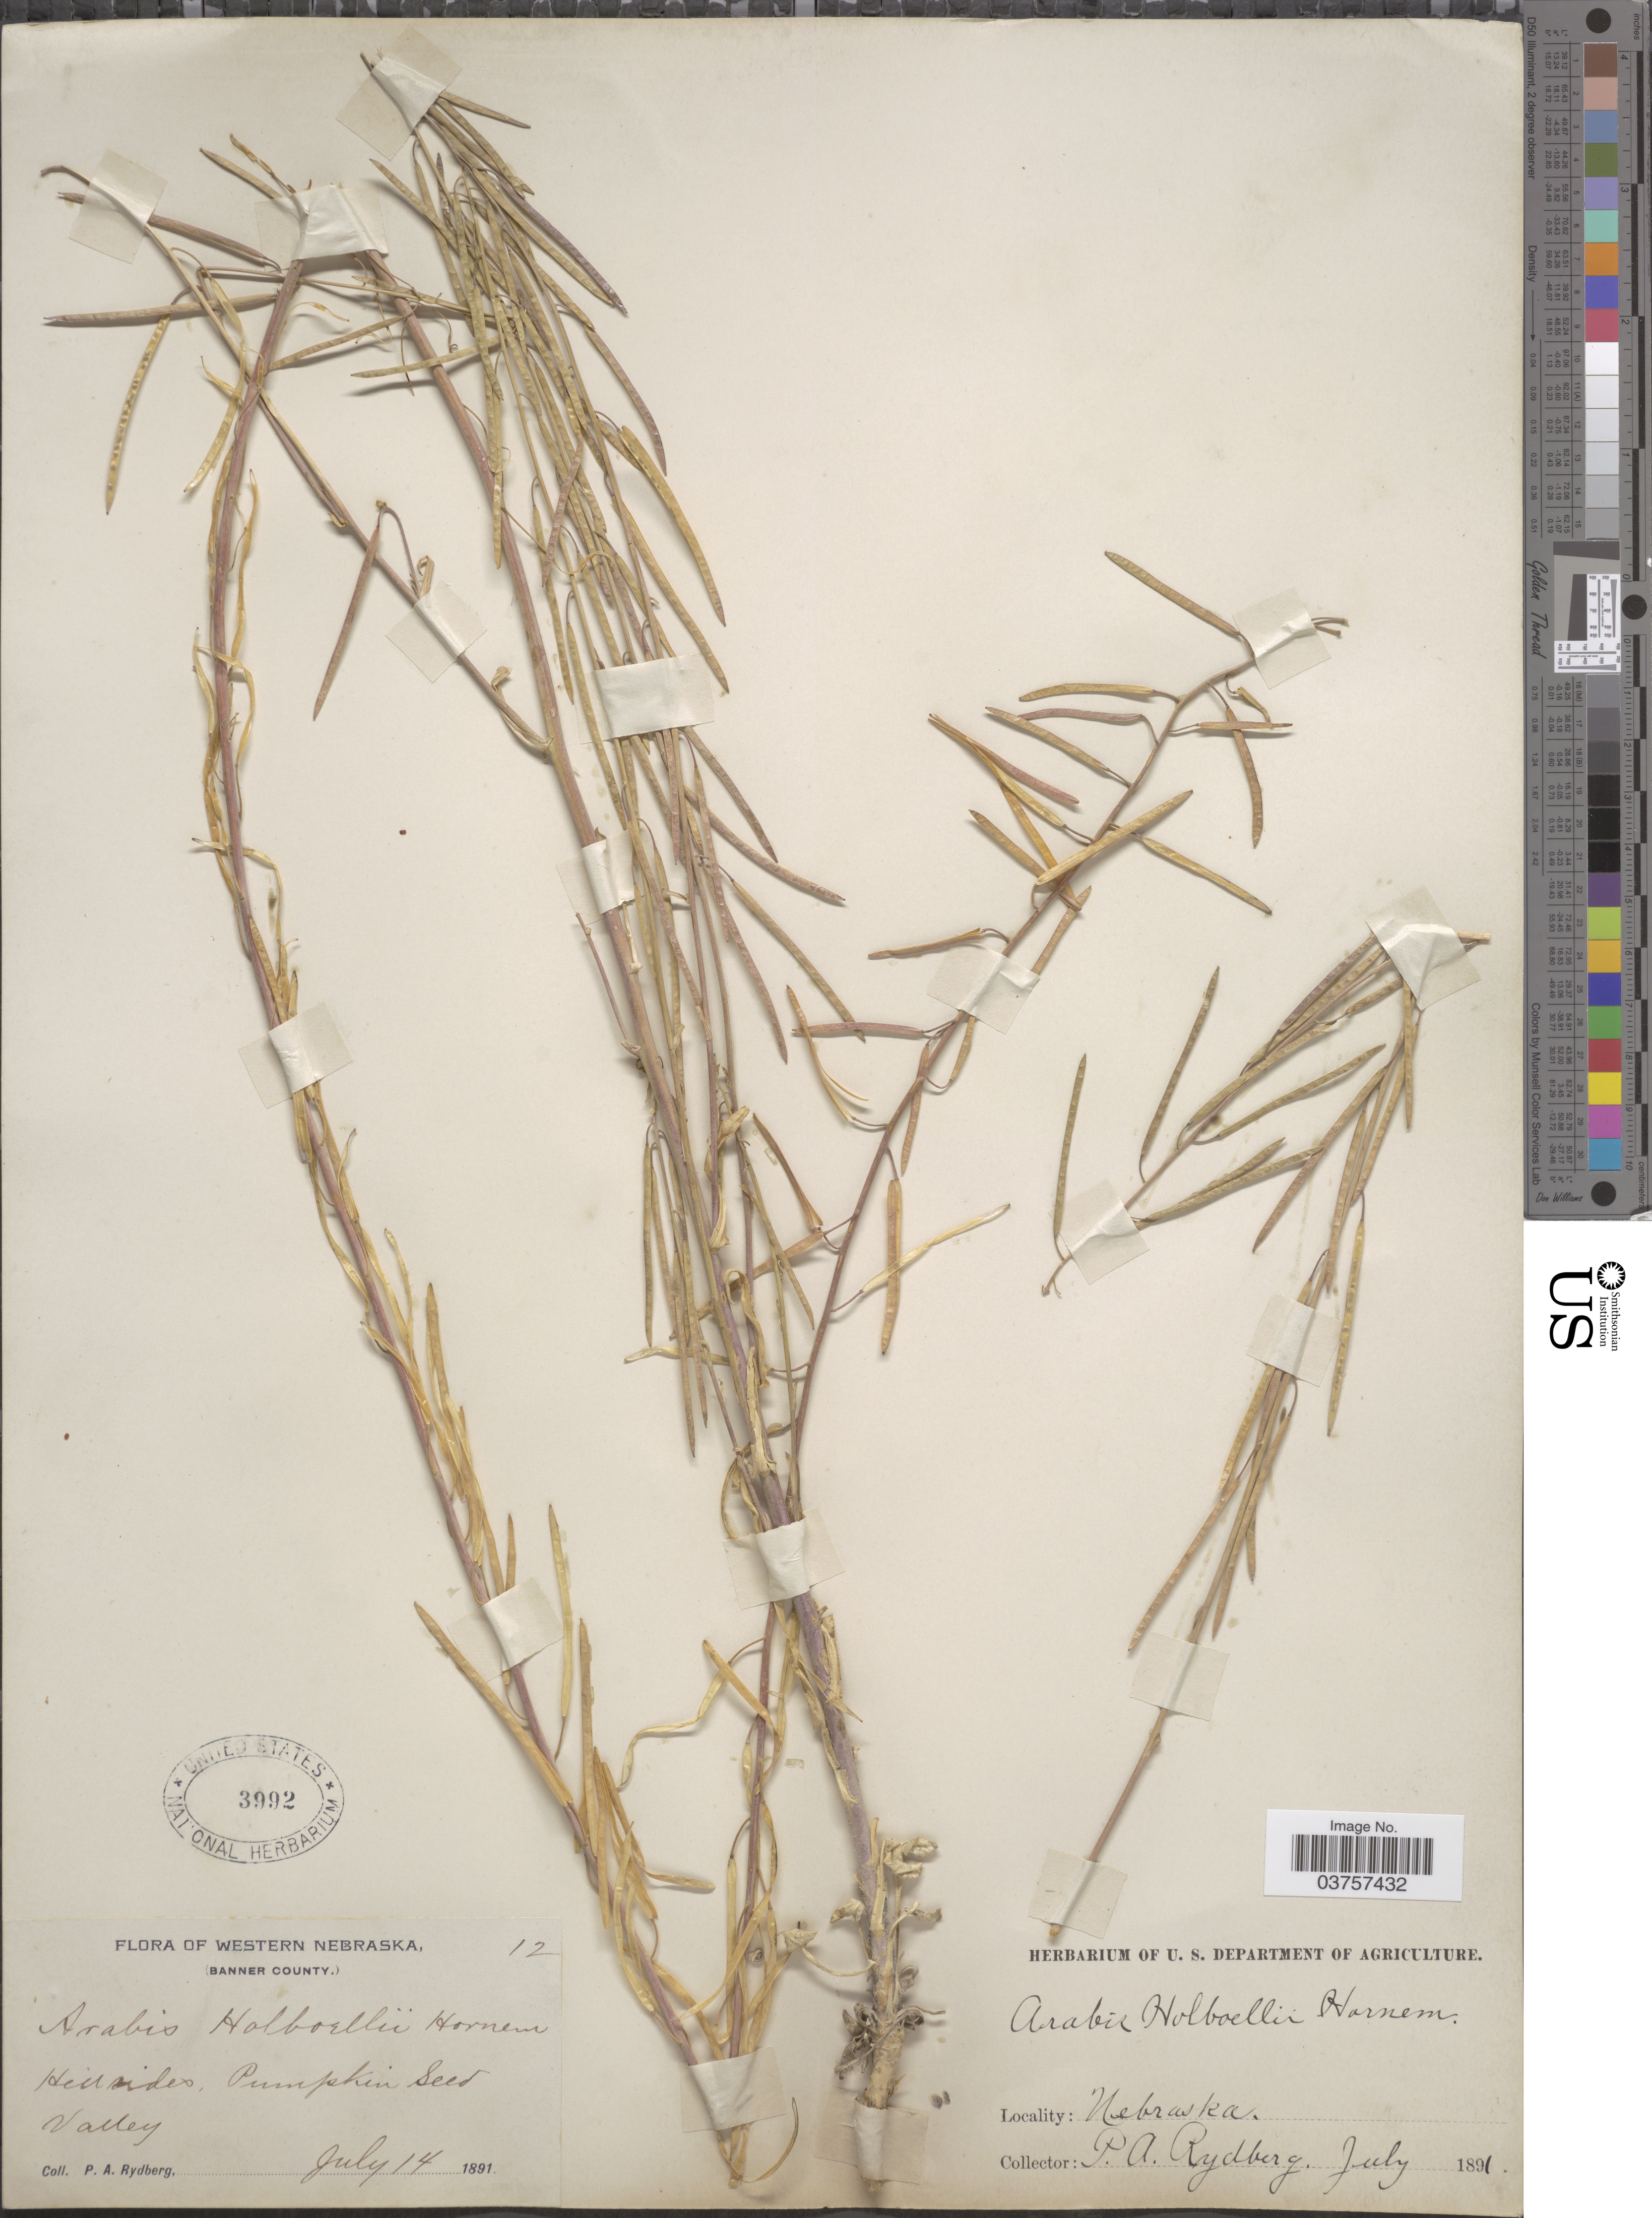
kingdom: Plantae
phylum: Tracheophyta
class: Magnoliopsida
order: Brassicales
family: Brassicaceae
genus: Arabis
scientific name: Arabis holboellii var. collinsii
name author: (Fernald) Rollins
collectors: P. A. Rydberg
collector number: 12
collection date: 1891-07-14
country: United States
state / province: Nebraska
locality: Western Nebraska, (Banner County). Hellsides, Pumpkin Seed Valley.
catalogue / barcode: US 3992